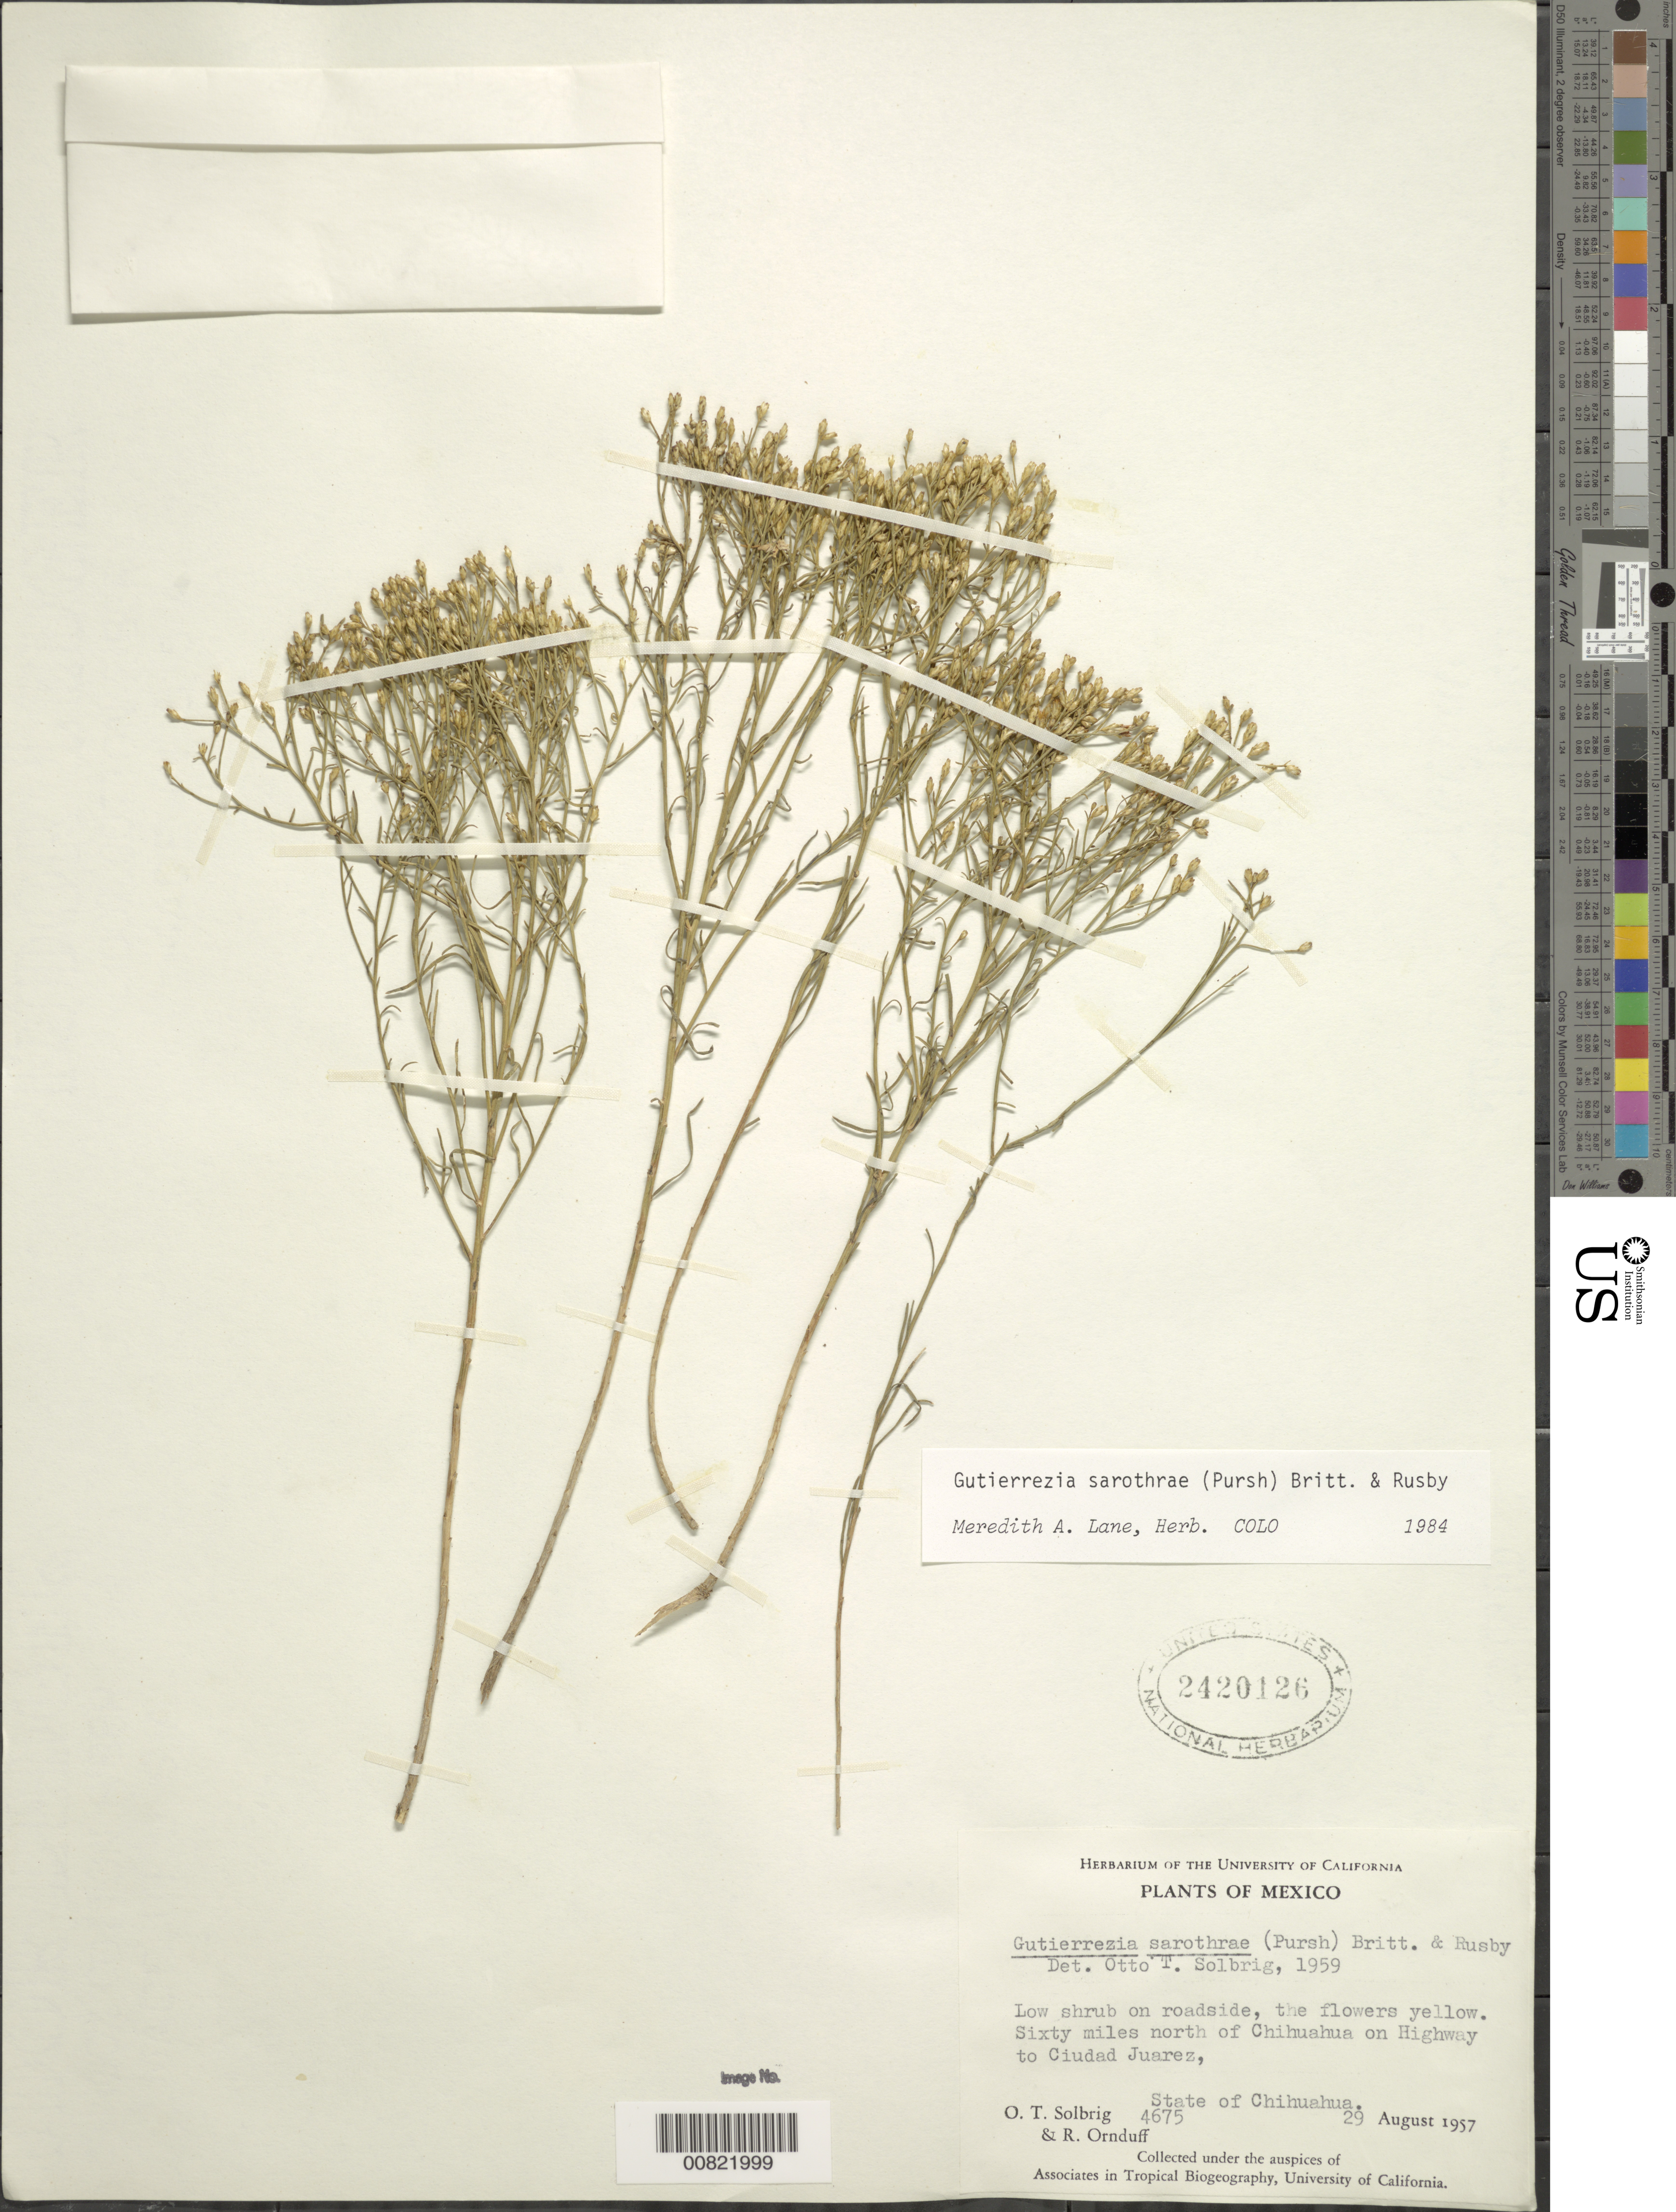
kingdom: Plantae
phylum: Tracheophyta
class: Magnoliopsida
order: Asterales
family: Asteraceae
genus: Gutierrezia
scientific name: Gutierrezia sarothrae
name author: (Pursh) Britton & Rusby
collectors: O. T. Solbrig & R. Ornduff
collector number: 4675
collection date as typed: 29 Aug 1957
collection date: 1957-08-29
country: Mexico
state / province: Chihuahua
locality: On roadside, 60 miles N of Chihuahua on highway to Ciudad Juárez.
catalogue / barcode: US 2420126